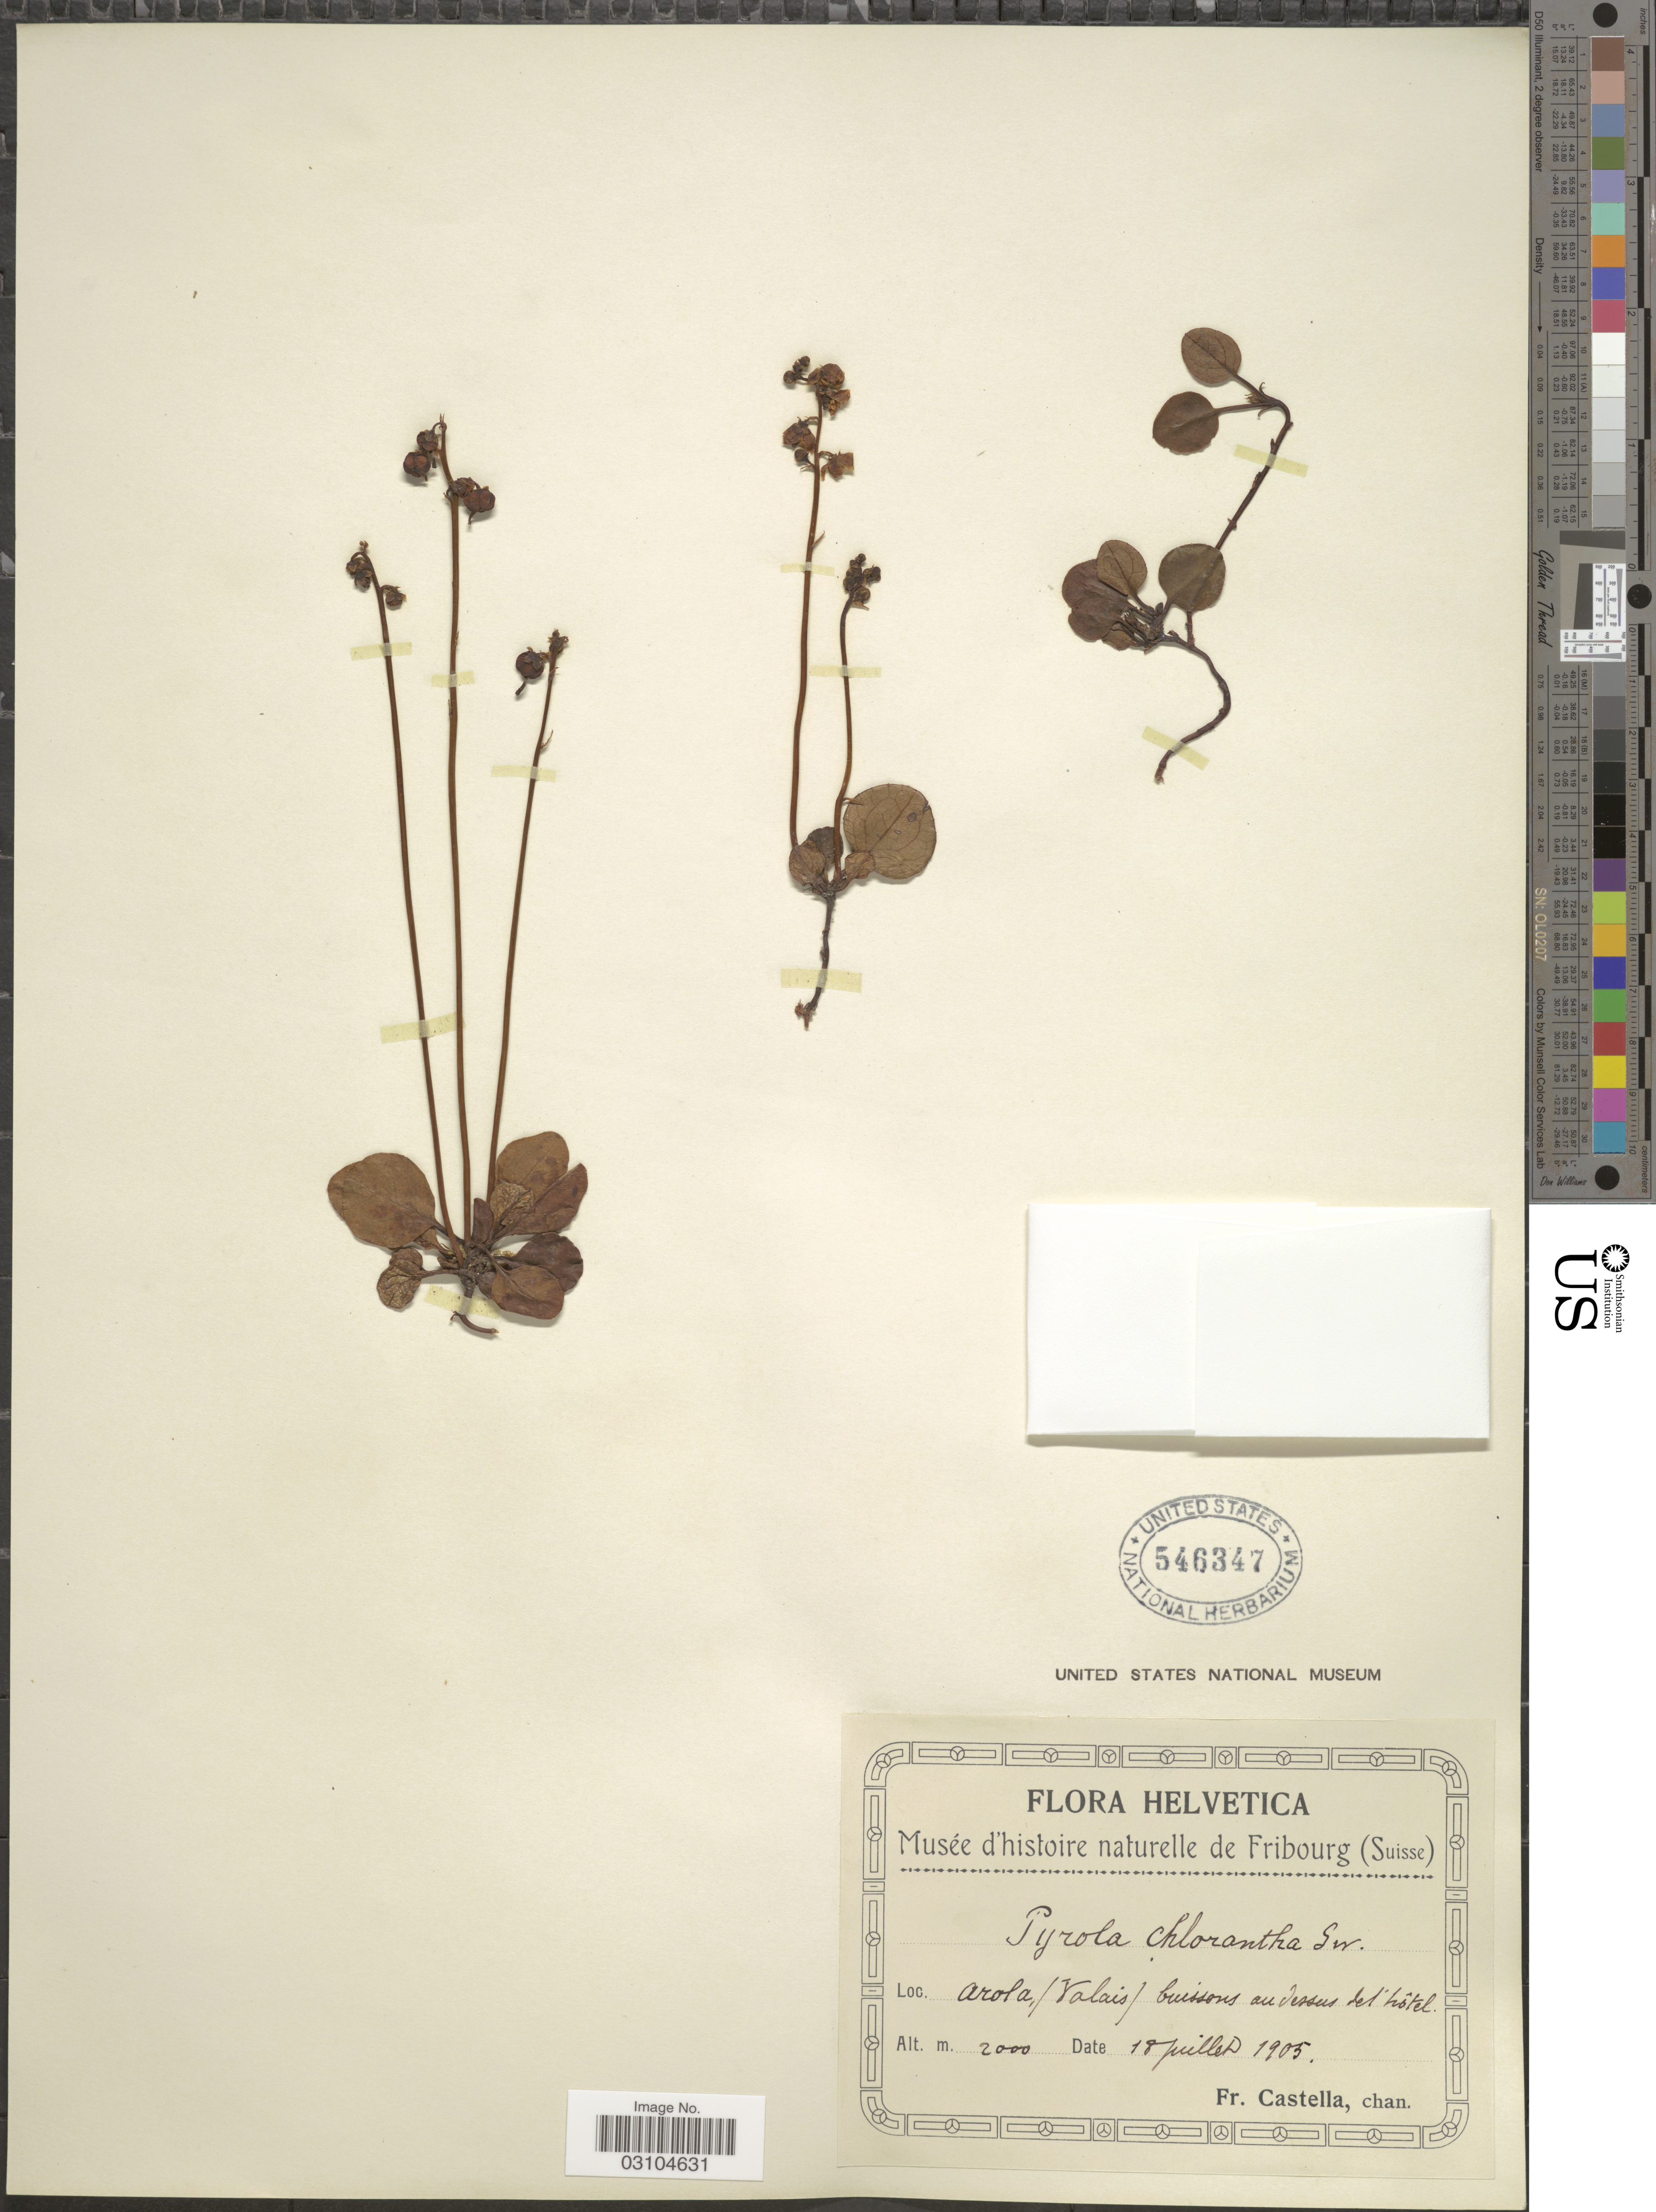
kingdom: Plantae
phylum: Tracheophyta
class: Magnoliopsida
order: Ericales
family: Ericaceae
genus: Pyrola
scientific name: Pyrola chlorantha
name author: Schweigg.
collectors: Fr. Castella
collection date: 1905-07-18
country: Switzerland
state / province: Valais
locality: Helvetica. Arola, (Valais) buissons au dessus del'hôtel.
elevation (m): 2000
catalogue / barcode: US 546347